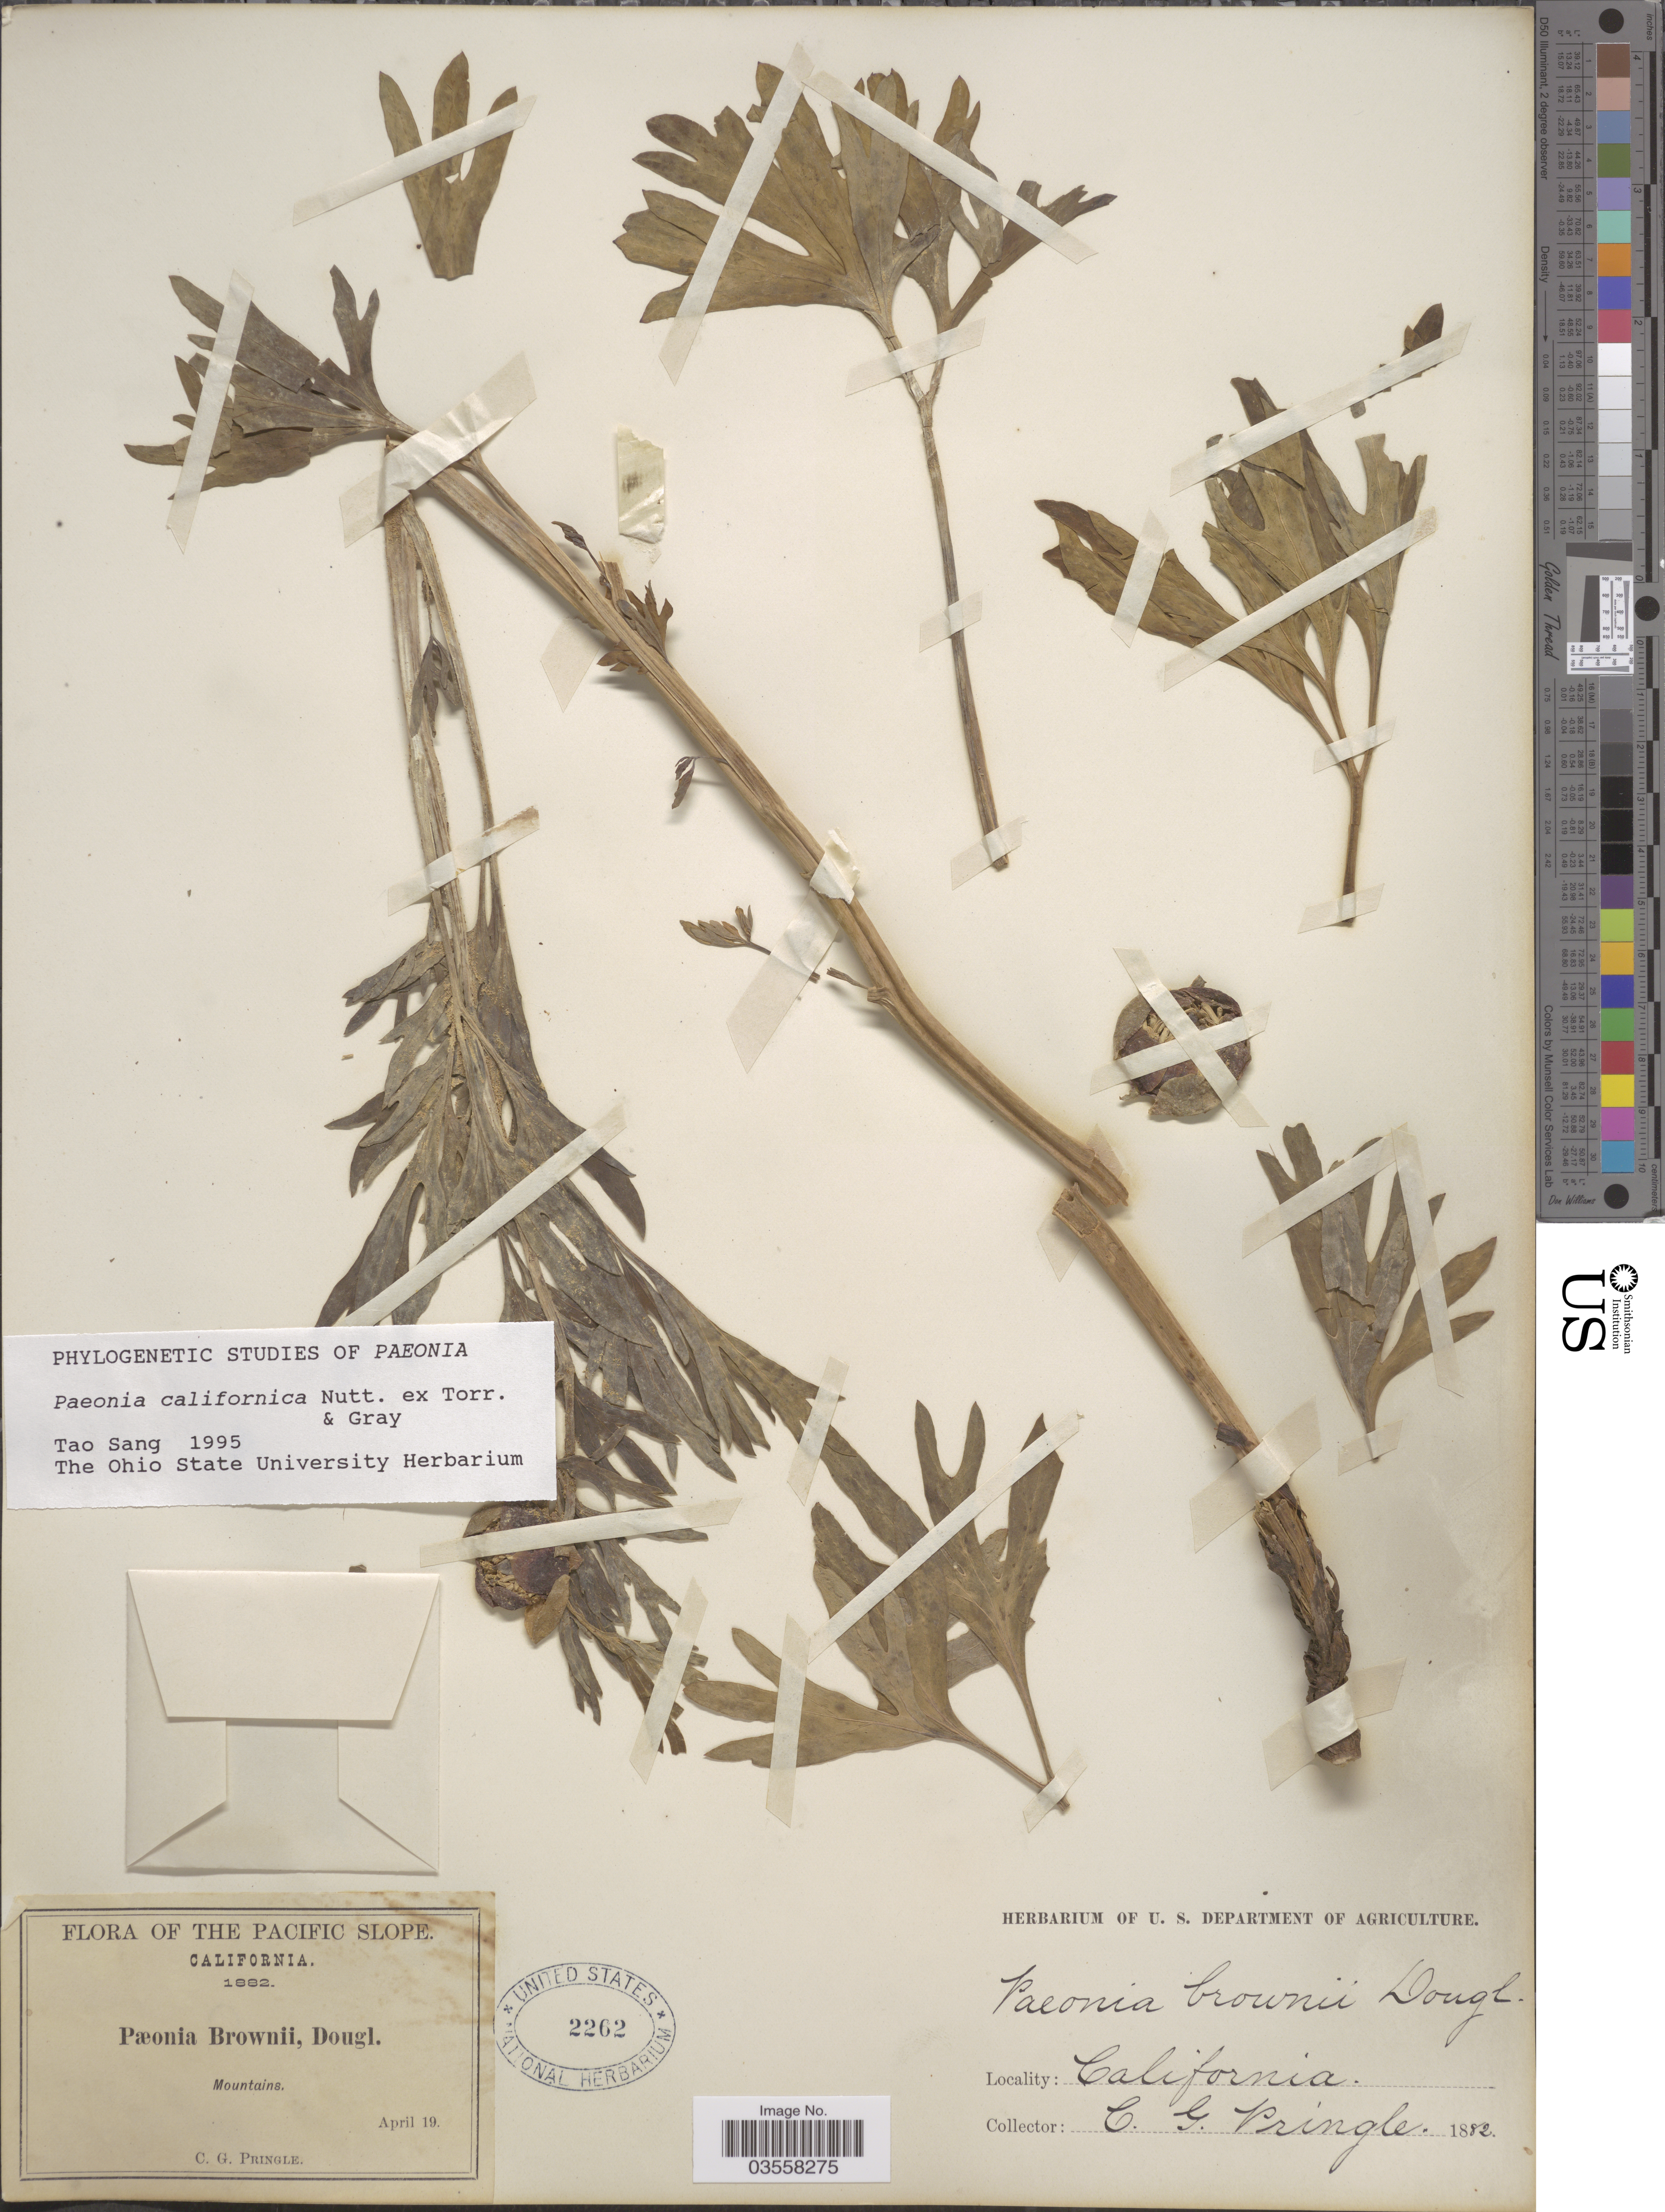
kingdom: Plantae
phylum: Tracheophyta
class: Magnoliopsida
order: Saxifragales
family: Paeoniaceae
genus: Paeonia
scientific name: Paeonia californica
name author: Nutt. ex Torr. & A. Gray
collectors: C. G. Pringle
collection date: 1882-04-19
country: United States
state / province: California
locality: The Pacific Slope. Mountains.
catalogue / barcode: US 2262